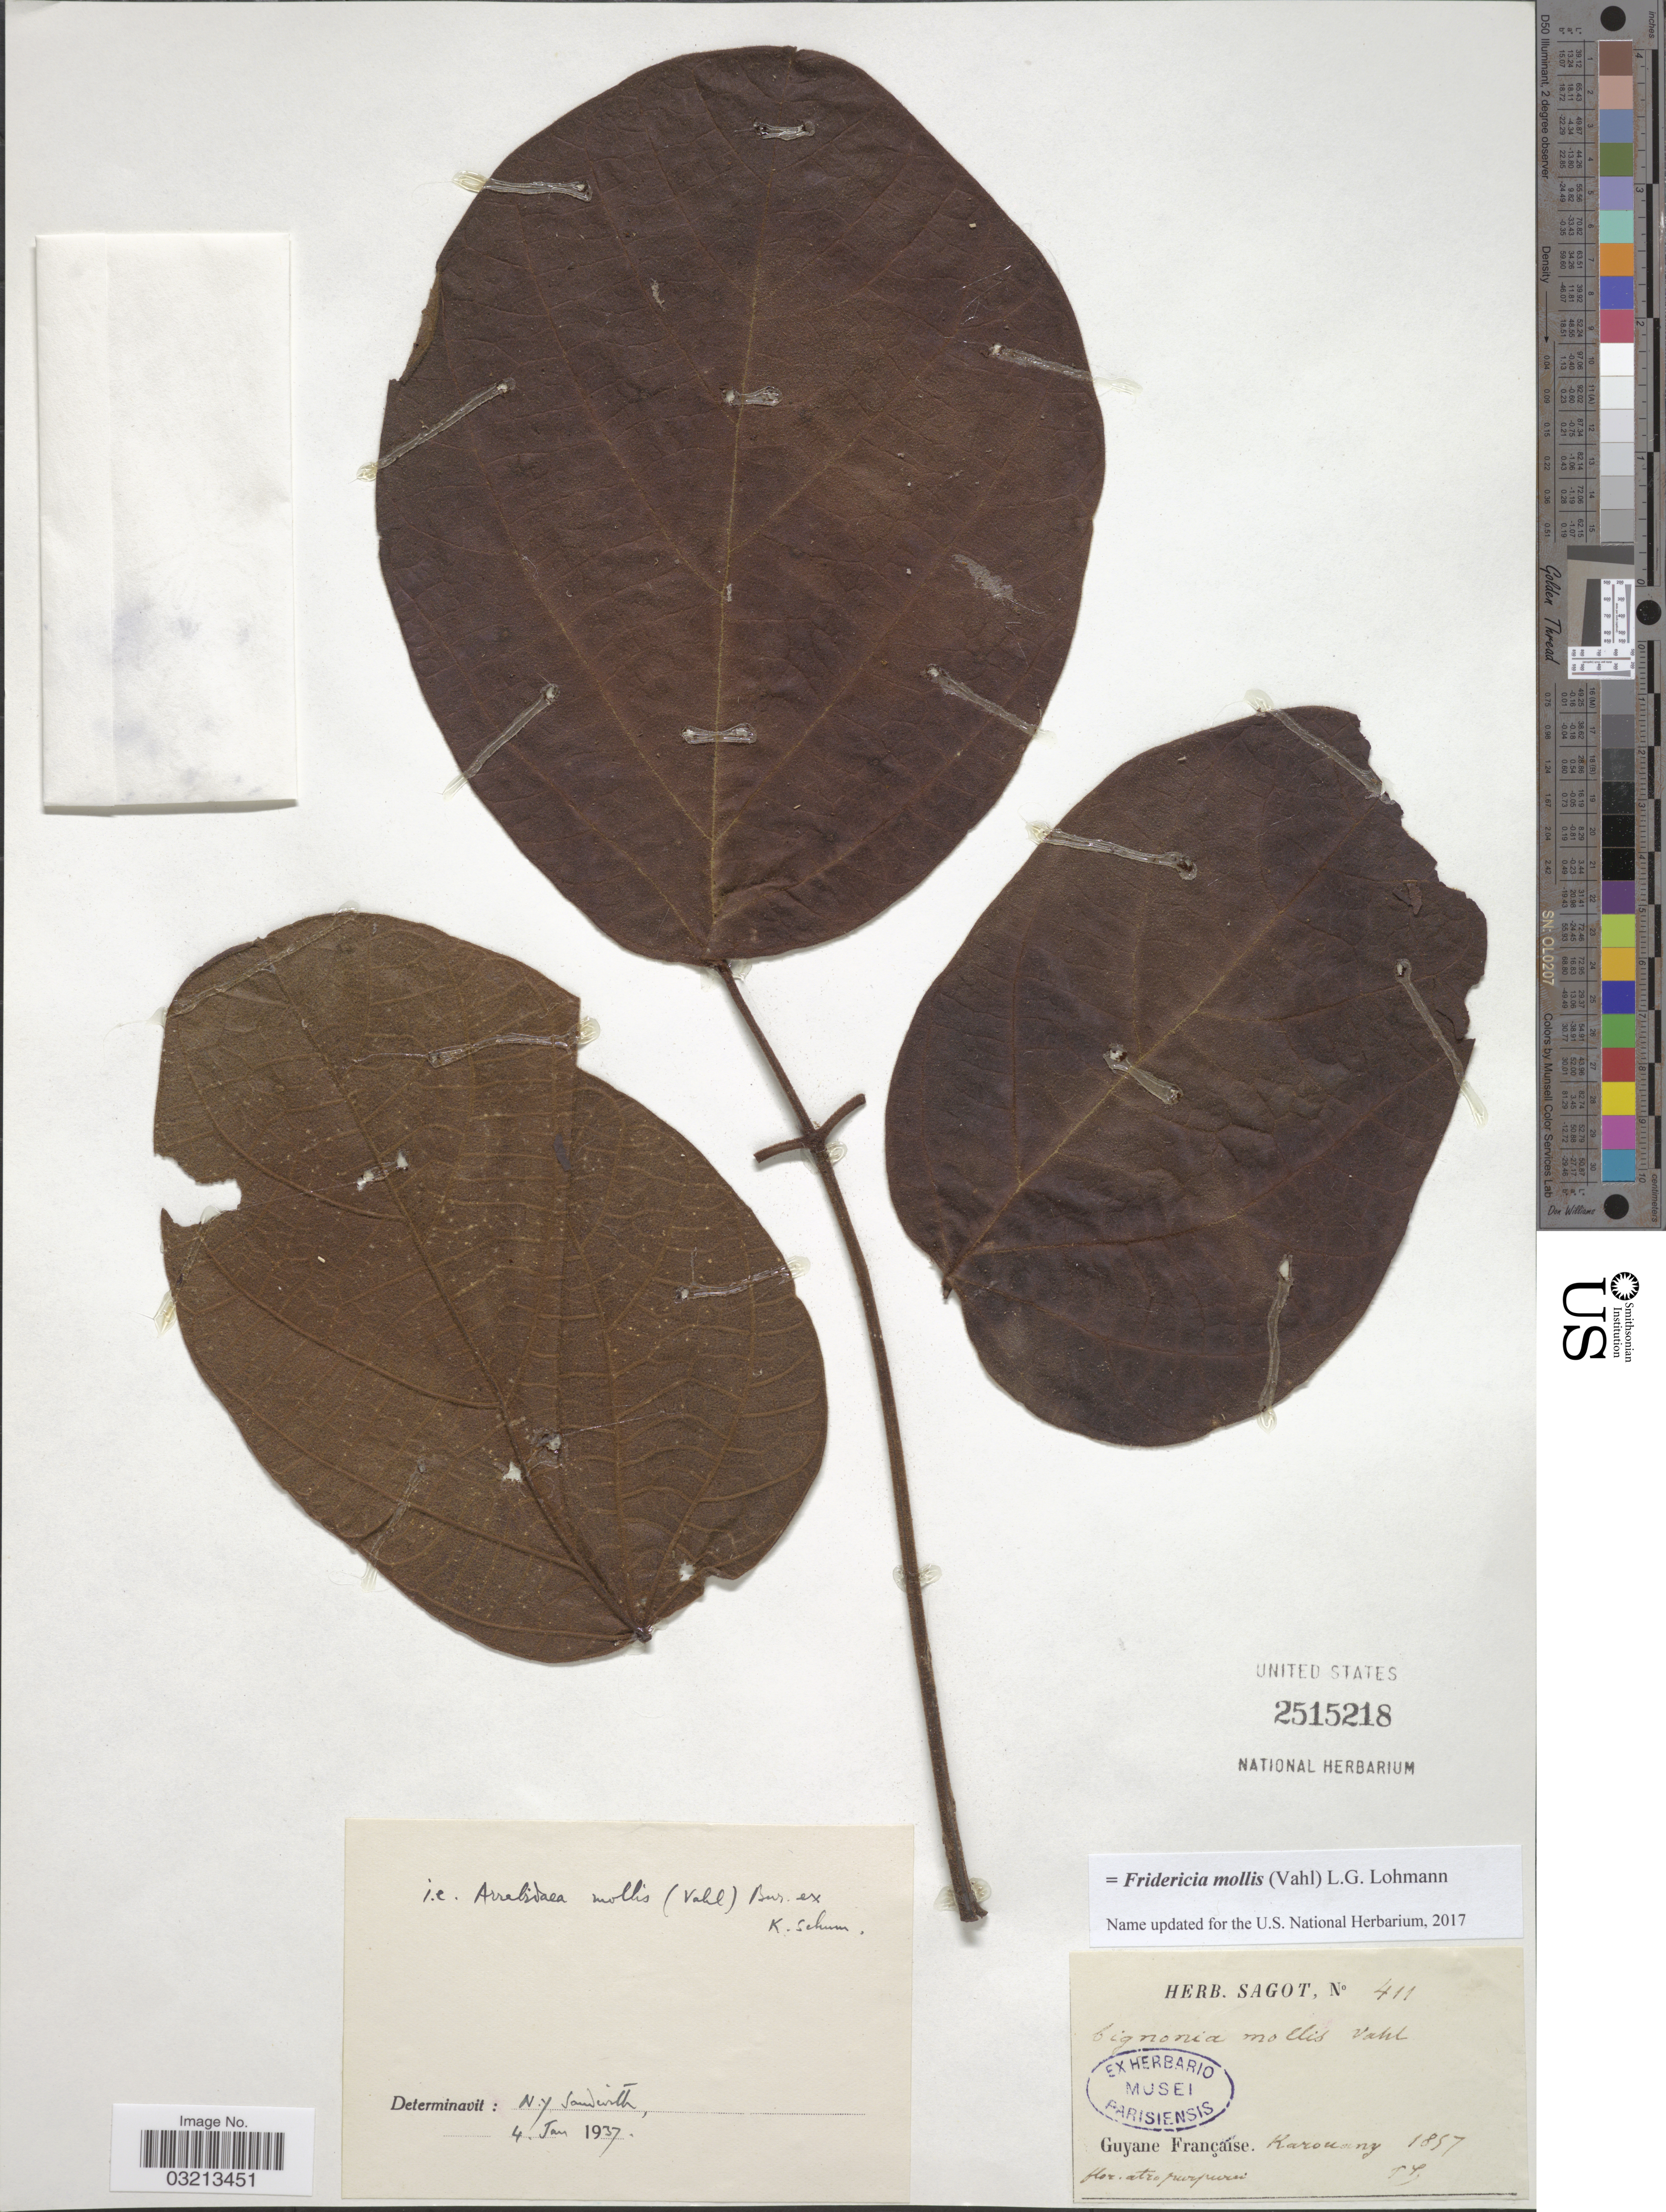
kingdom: Plantae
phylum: Tracheophyta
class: Magnoliopsida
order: Lamiales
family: Bignoniaceae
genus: Fridericia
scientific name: Fridericia mollis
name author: (Vahl) L.G. Lohmann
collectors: -. Karouany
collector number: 411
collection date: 1857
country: French Guiana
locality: Guyane Française.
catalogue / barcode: US 2515218